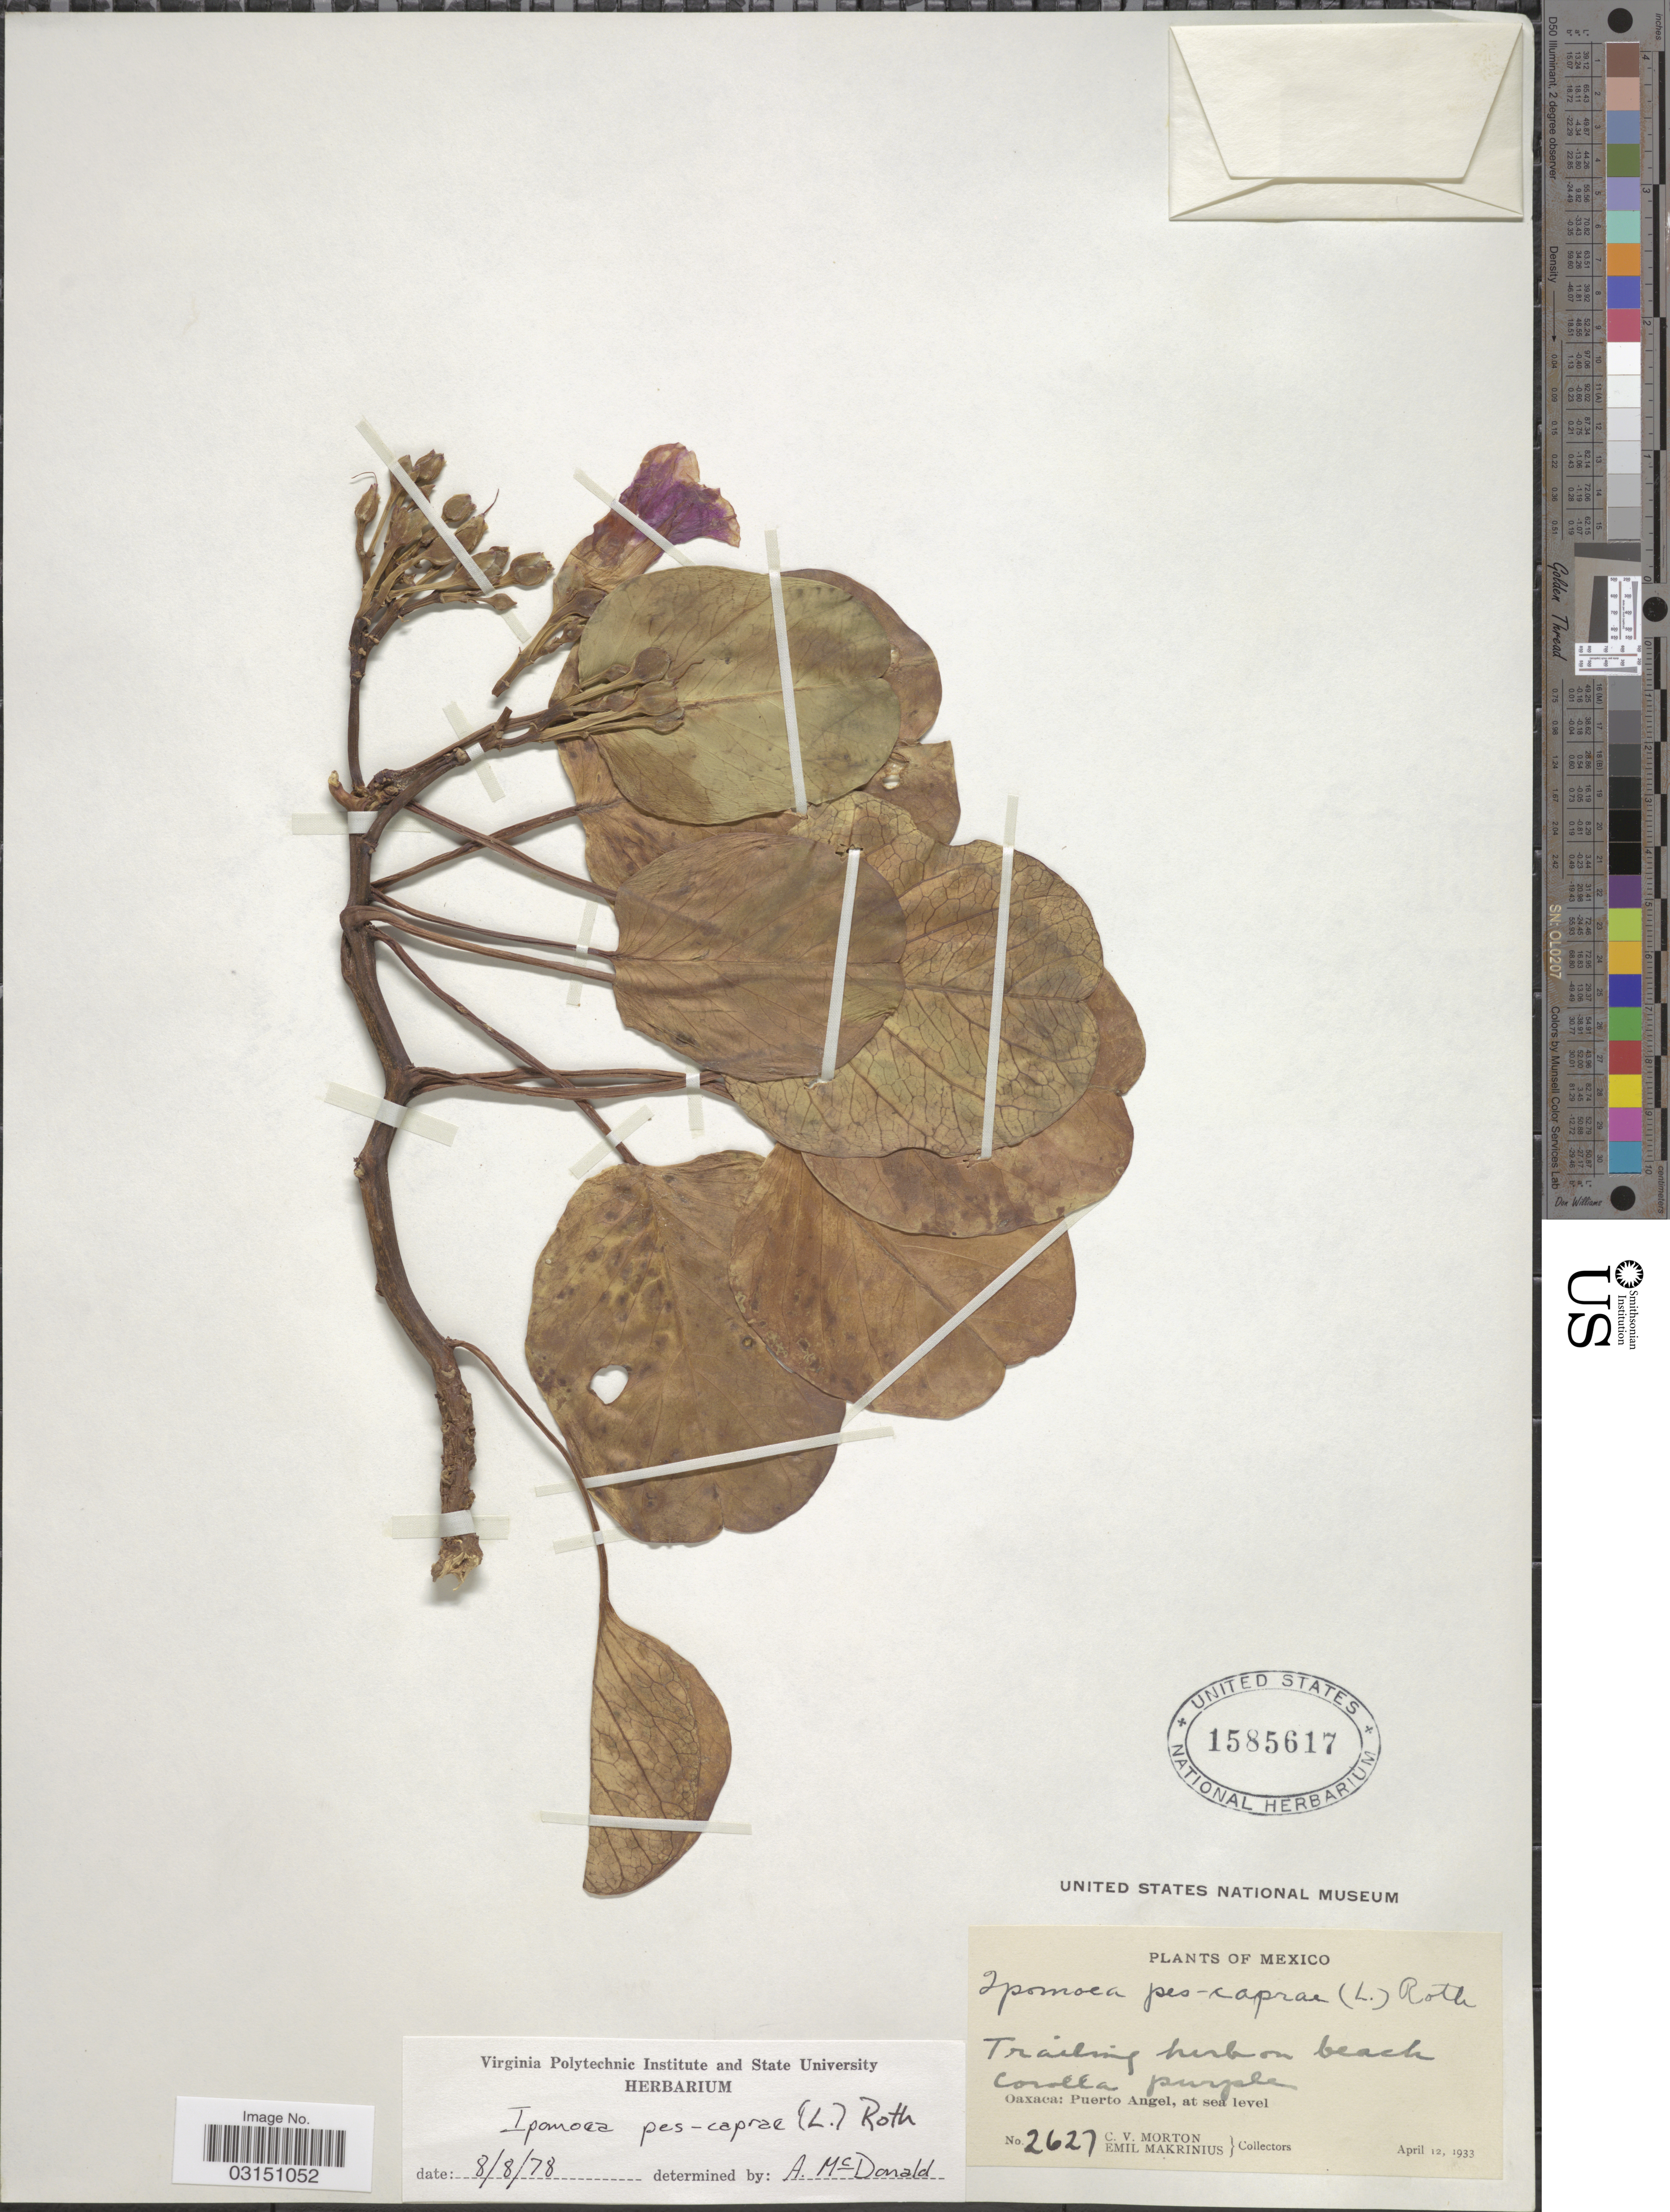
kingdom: Plantae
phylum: Tracheophyta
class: Magnoliopsida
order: Solanales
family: Convolvulaceae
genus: Ipomoea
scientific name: Ipomoea pes-caprae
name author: (L.) R. Br.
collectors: C. V. Morton & E. Makrinius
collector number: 2627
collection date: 1933-04-12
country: Mexico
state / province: Oaxaca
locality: Trailing herb on beach. Puerto Angel.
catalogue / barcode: US 1585617